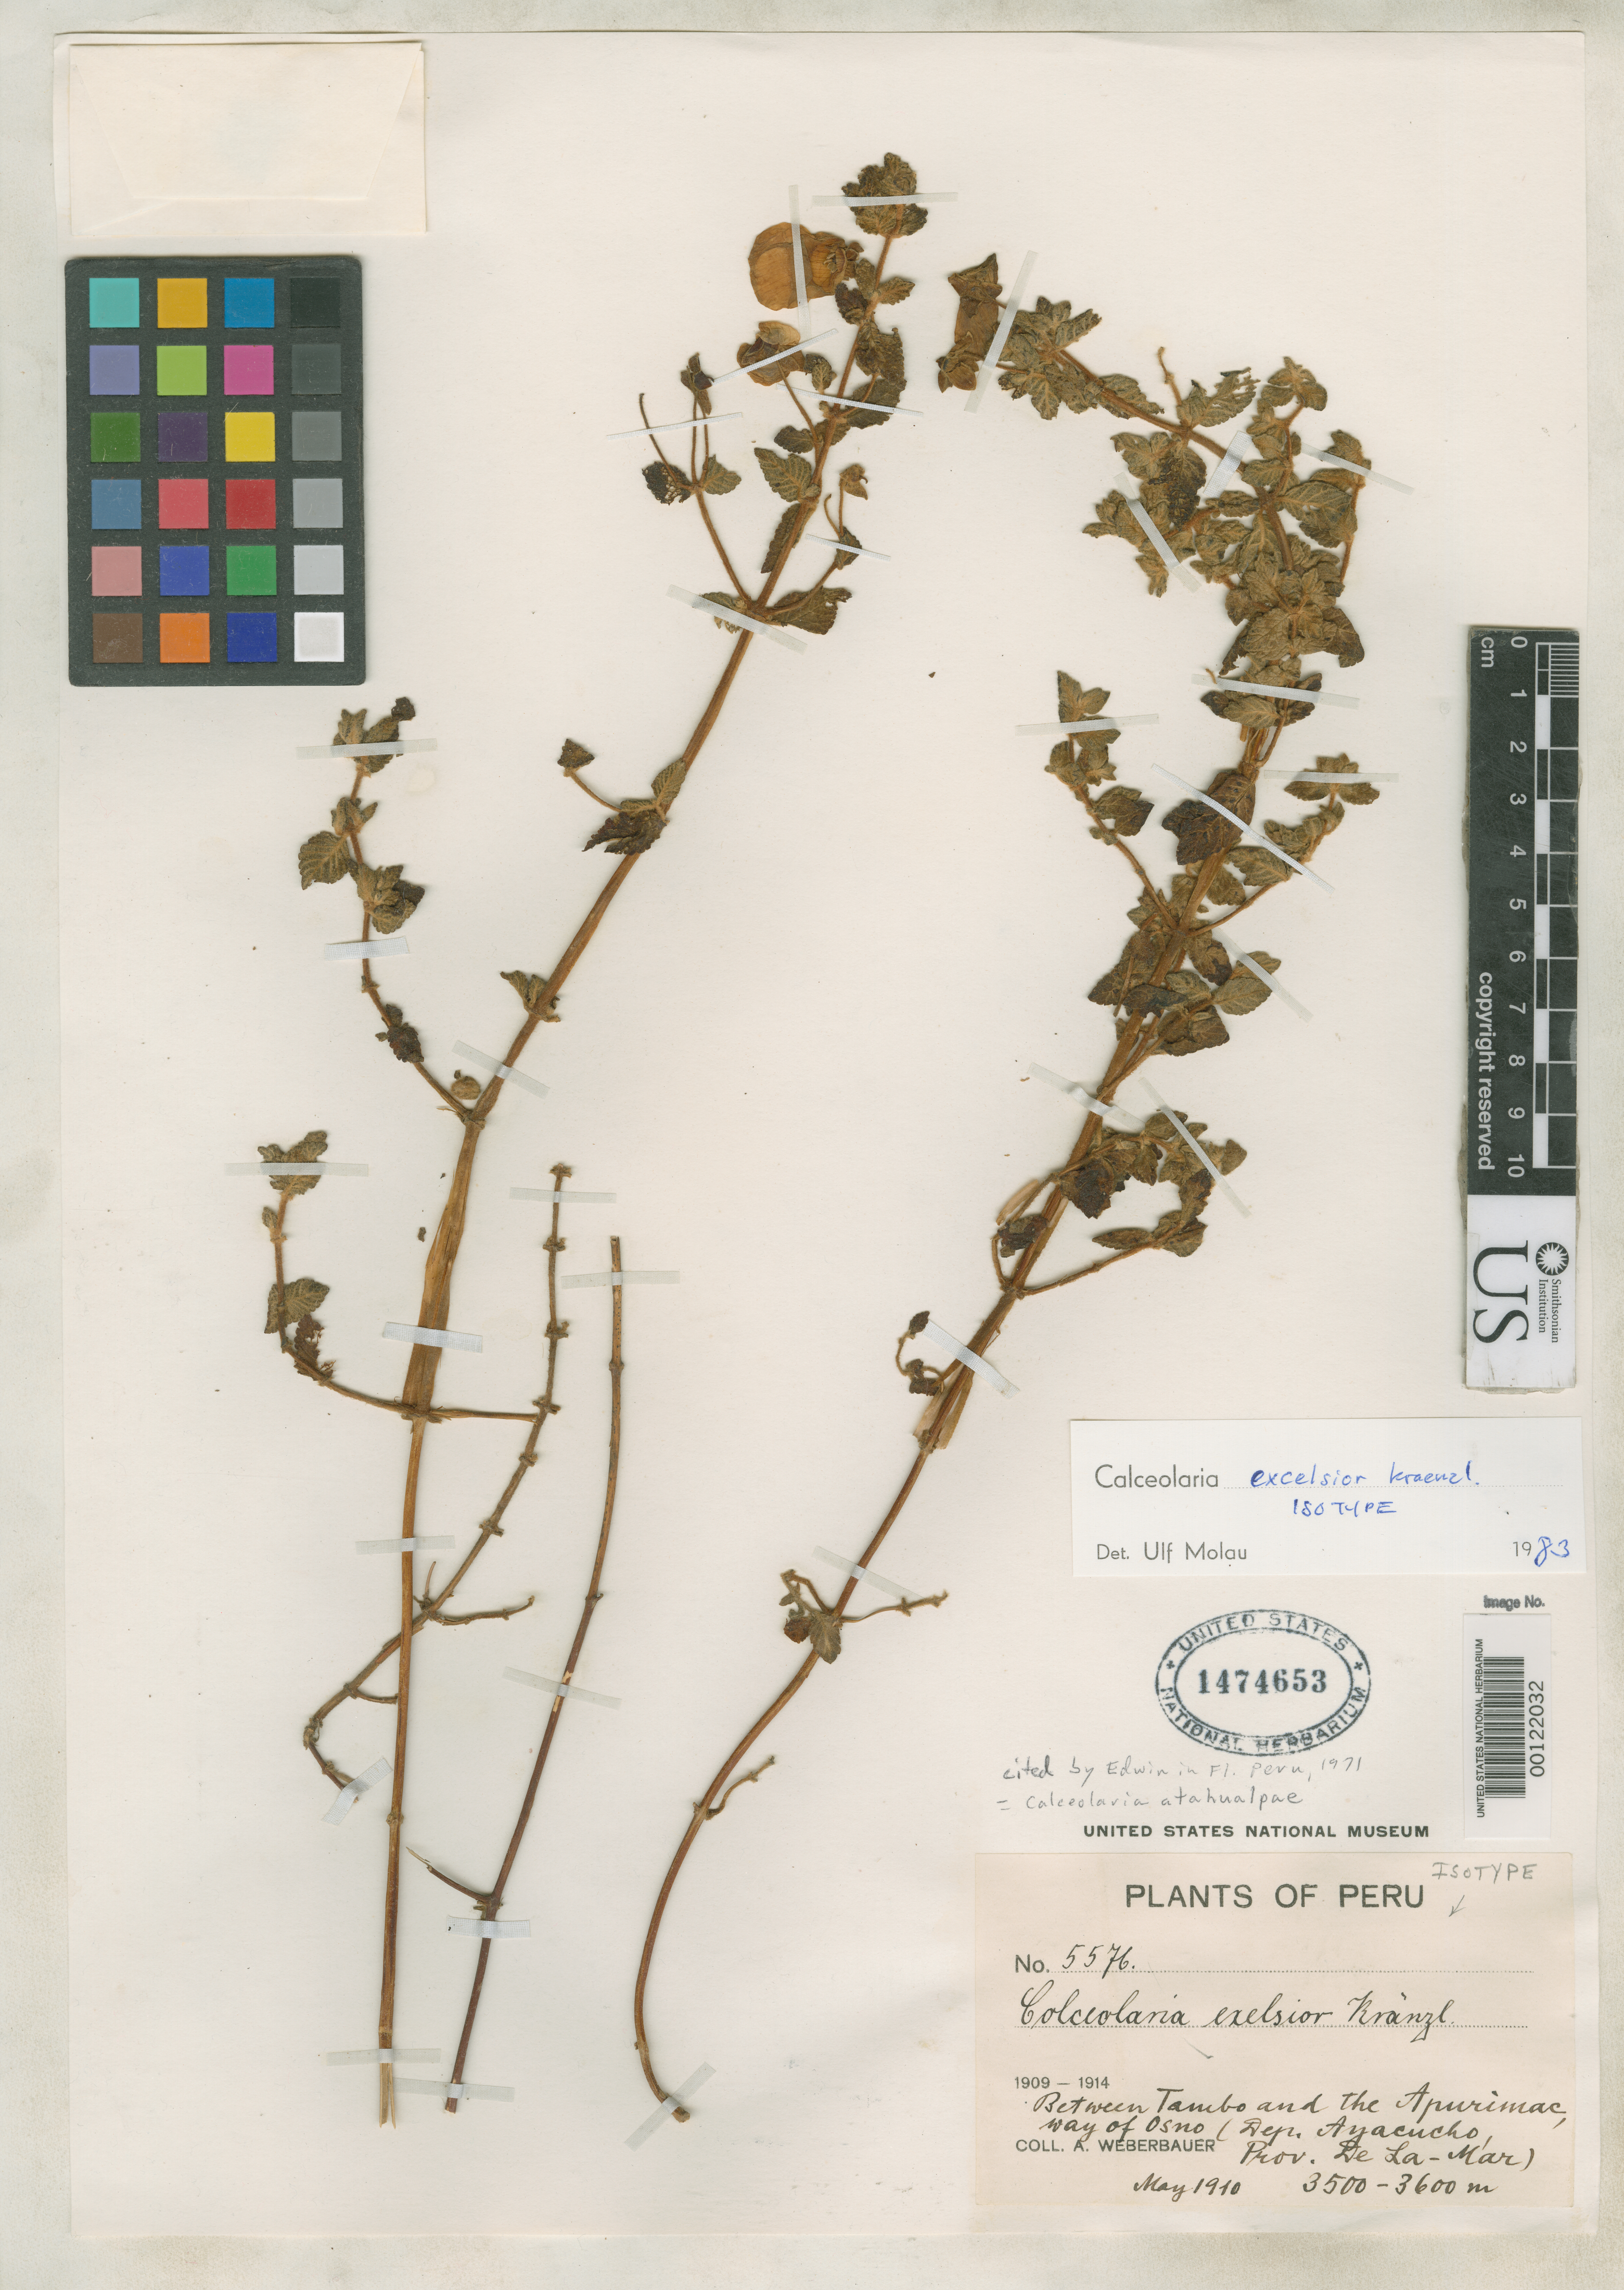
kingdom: Plantae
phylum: Tracheophyta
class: Magnoliopsida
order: Lamiales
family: Calceolariaceae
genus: Calceolaria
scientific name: Calceolaria excelsior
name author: Kraenzl.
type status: Isotype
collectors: A. Weberbauer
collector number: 5576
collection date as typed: May 1910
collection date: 1910-05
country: Peru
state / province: Ayacucho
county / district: La Mar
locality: between Tambo and Apurímac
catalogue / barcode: US 1474653